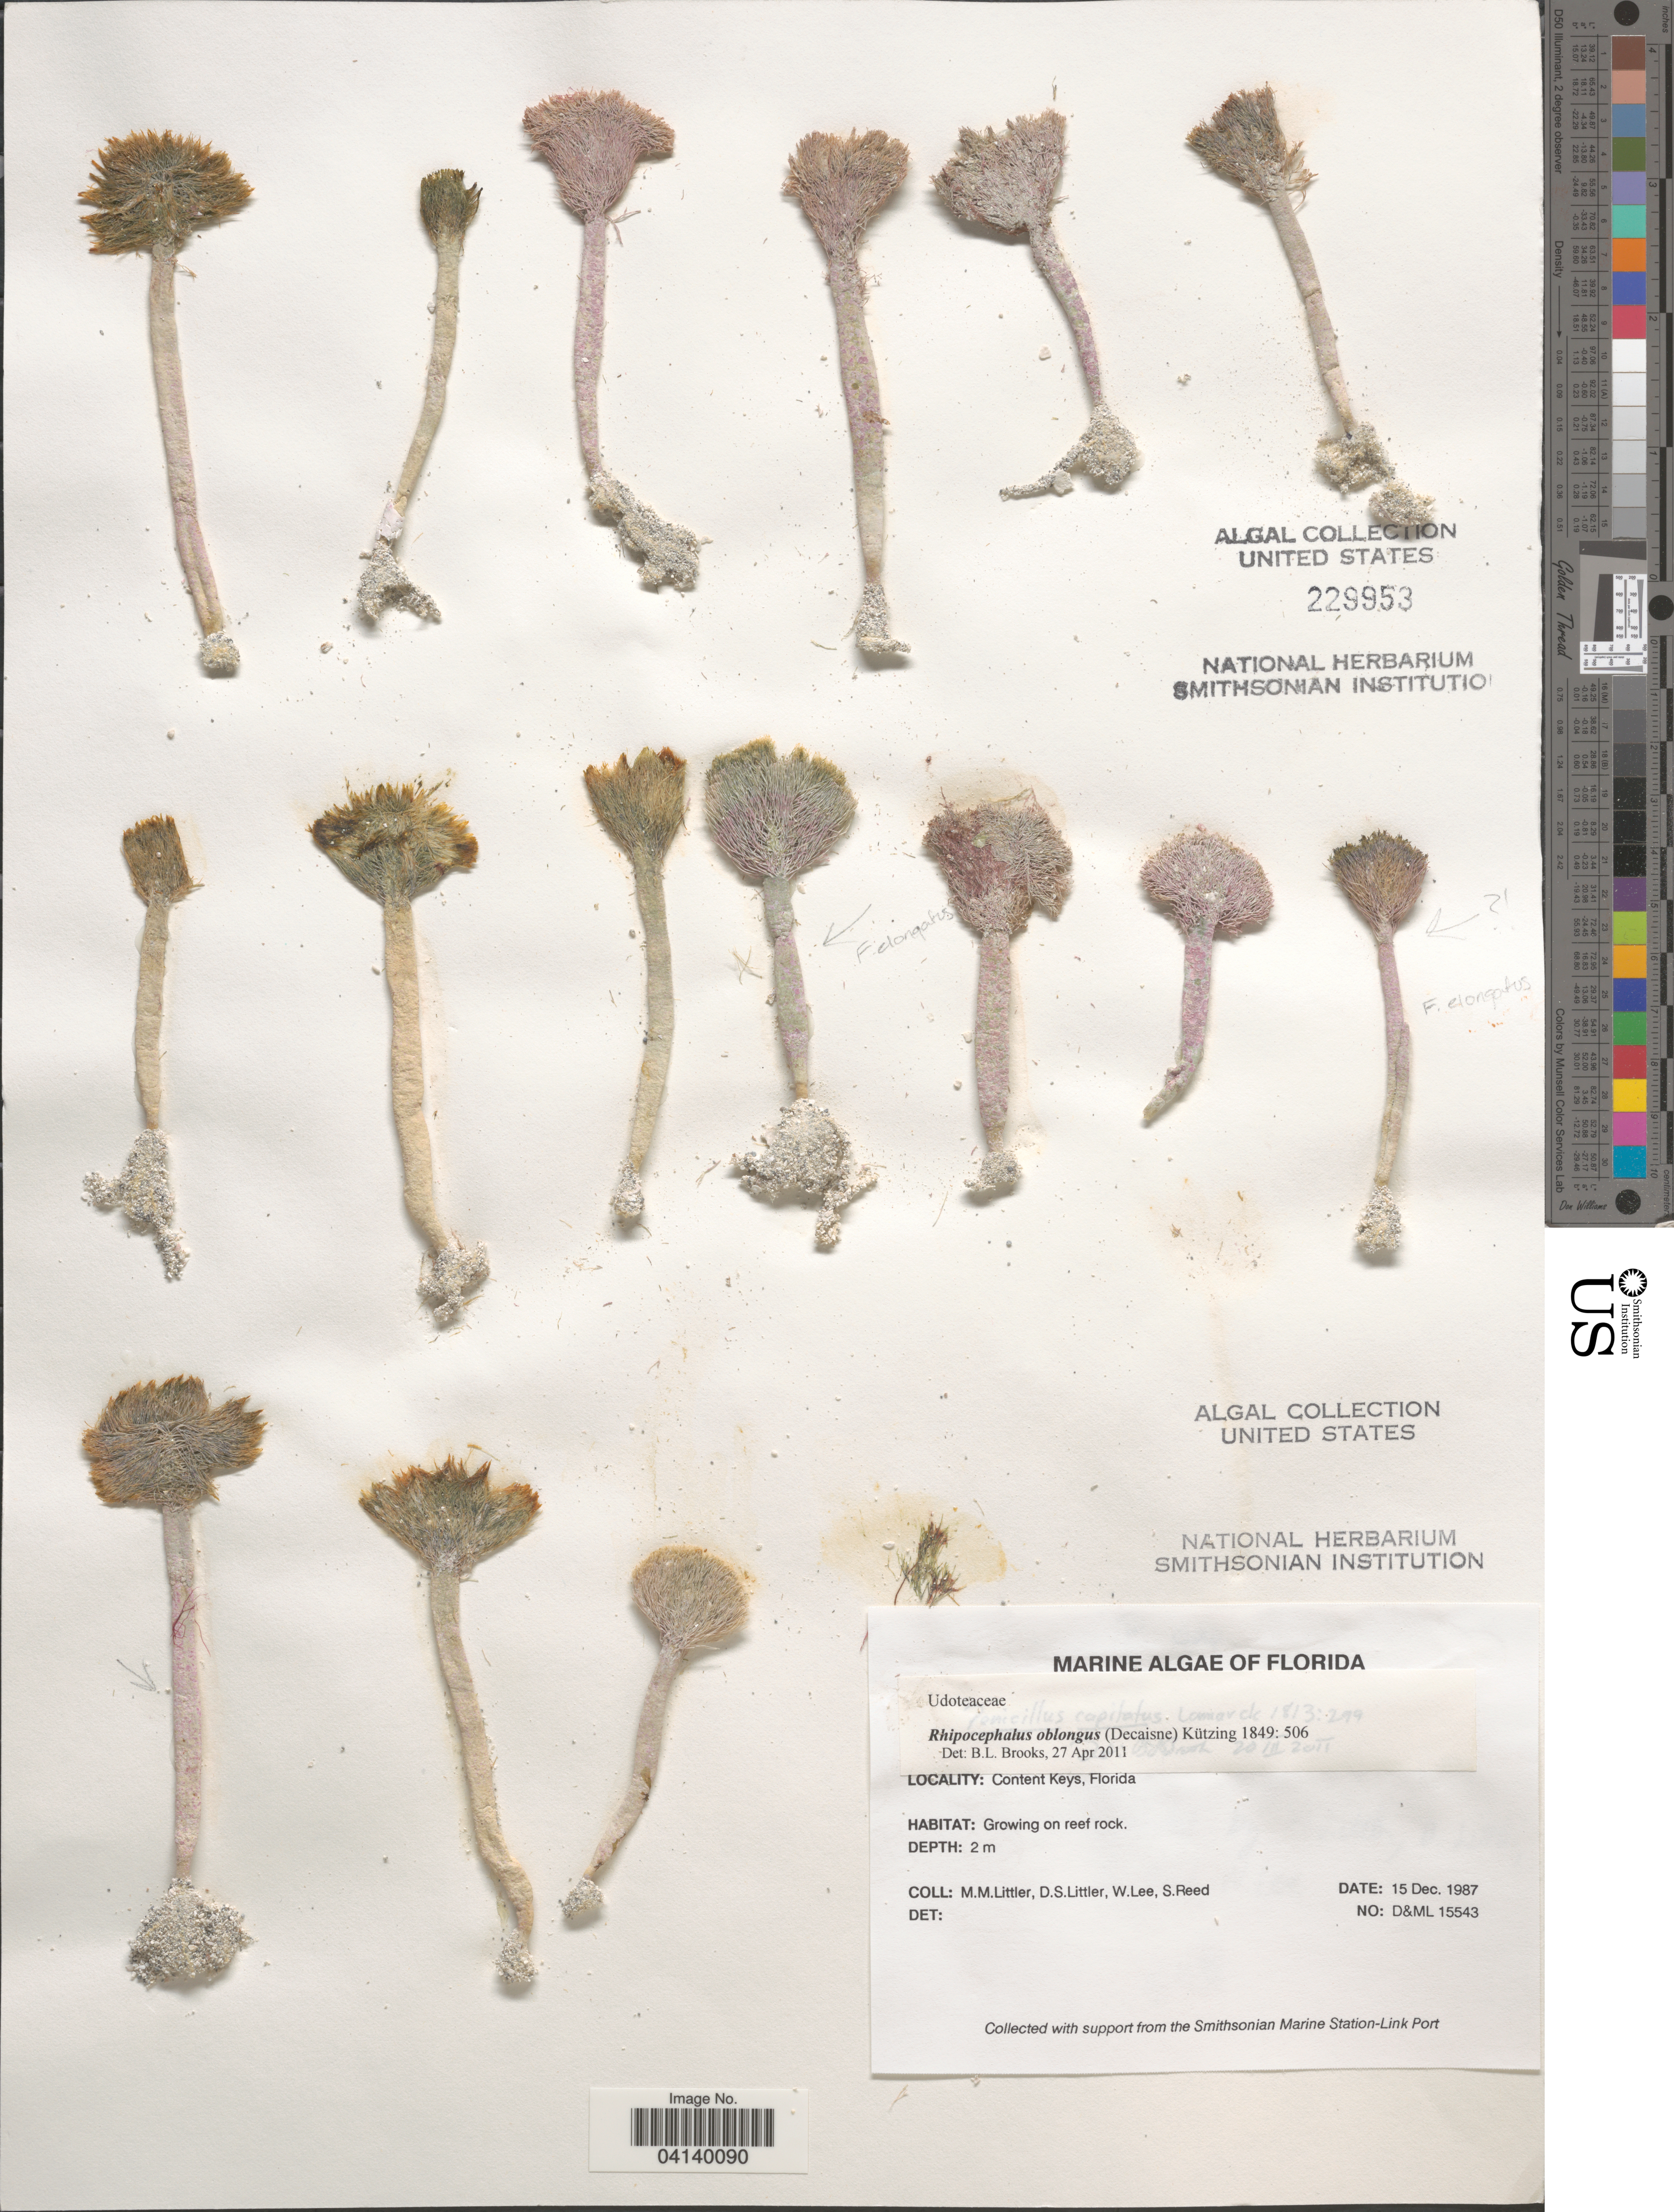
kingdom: Plantae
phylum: Chlorophyta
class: Ulvophyceae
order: Bryopsidales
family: Udoteaceae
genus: Rhipocephalus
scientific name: Rhipocephalus oblongus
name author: (Decne.) Kütz.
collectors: D. S. Littler, W. Lee & S. Reed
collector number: D&ML15543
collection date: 1987-12-15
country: United States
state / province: Florida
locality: Content Keys.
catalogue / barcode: US 229953